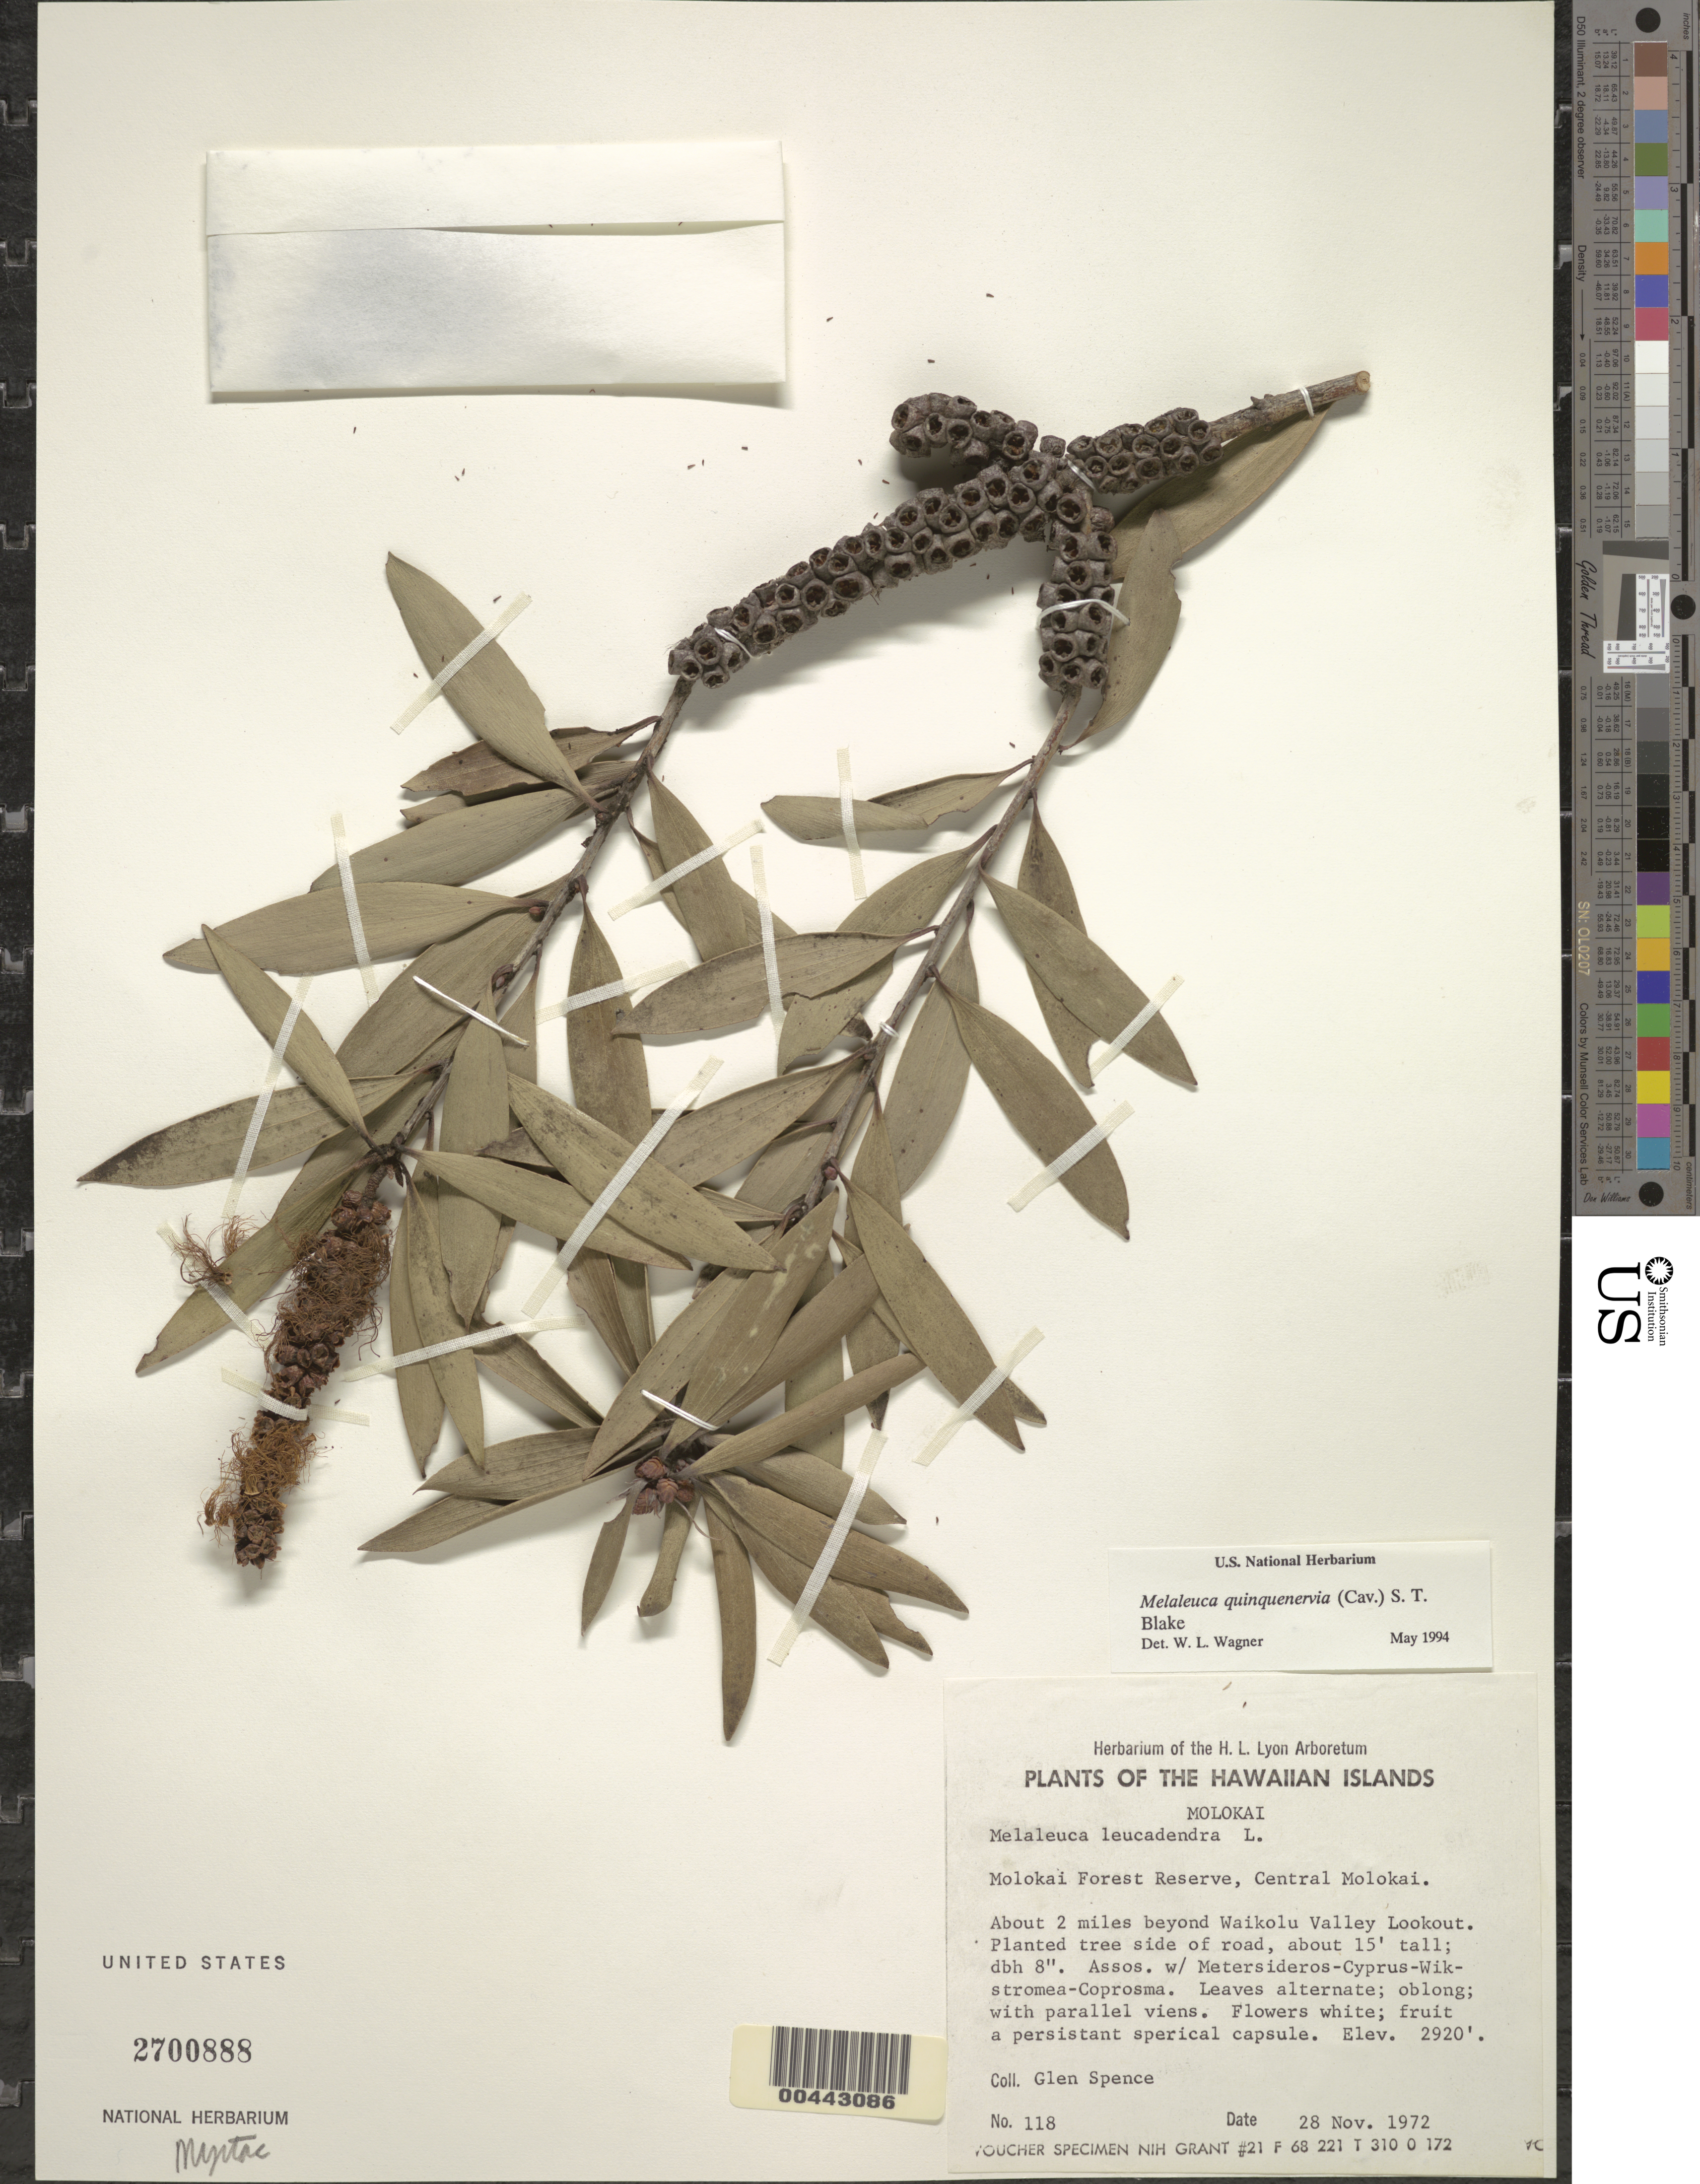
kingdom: Plantae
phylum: Tracheophyta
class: Magnoliopsida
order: Myrtales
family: Myrtaceae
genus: Melaleuca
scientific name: Melaleuca quinquenervia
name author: (Cav.) S.T. Blake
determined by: Wagner, W. L., (BOT), Smithsonian Institution - National Museum of Natural History (UNITED STATES)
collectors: G. Spence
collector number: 118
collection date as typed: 28 Nov 1972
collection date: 1972-11-28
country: United States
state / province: Hawaii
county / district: Maui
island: Moloka'i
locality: Molokai Forest Reserve, Central Molokai, about 2 miles beyond Waikolu Valley Lookout.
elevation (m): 890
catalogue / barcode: US 2700888